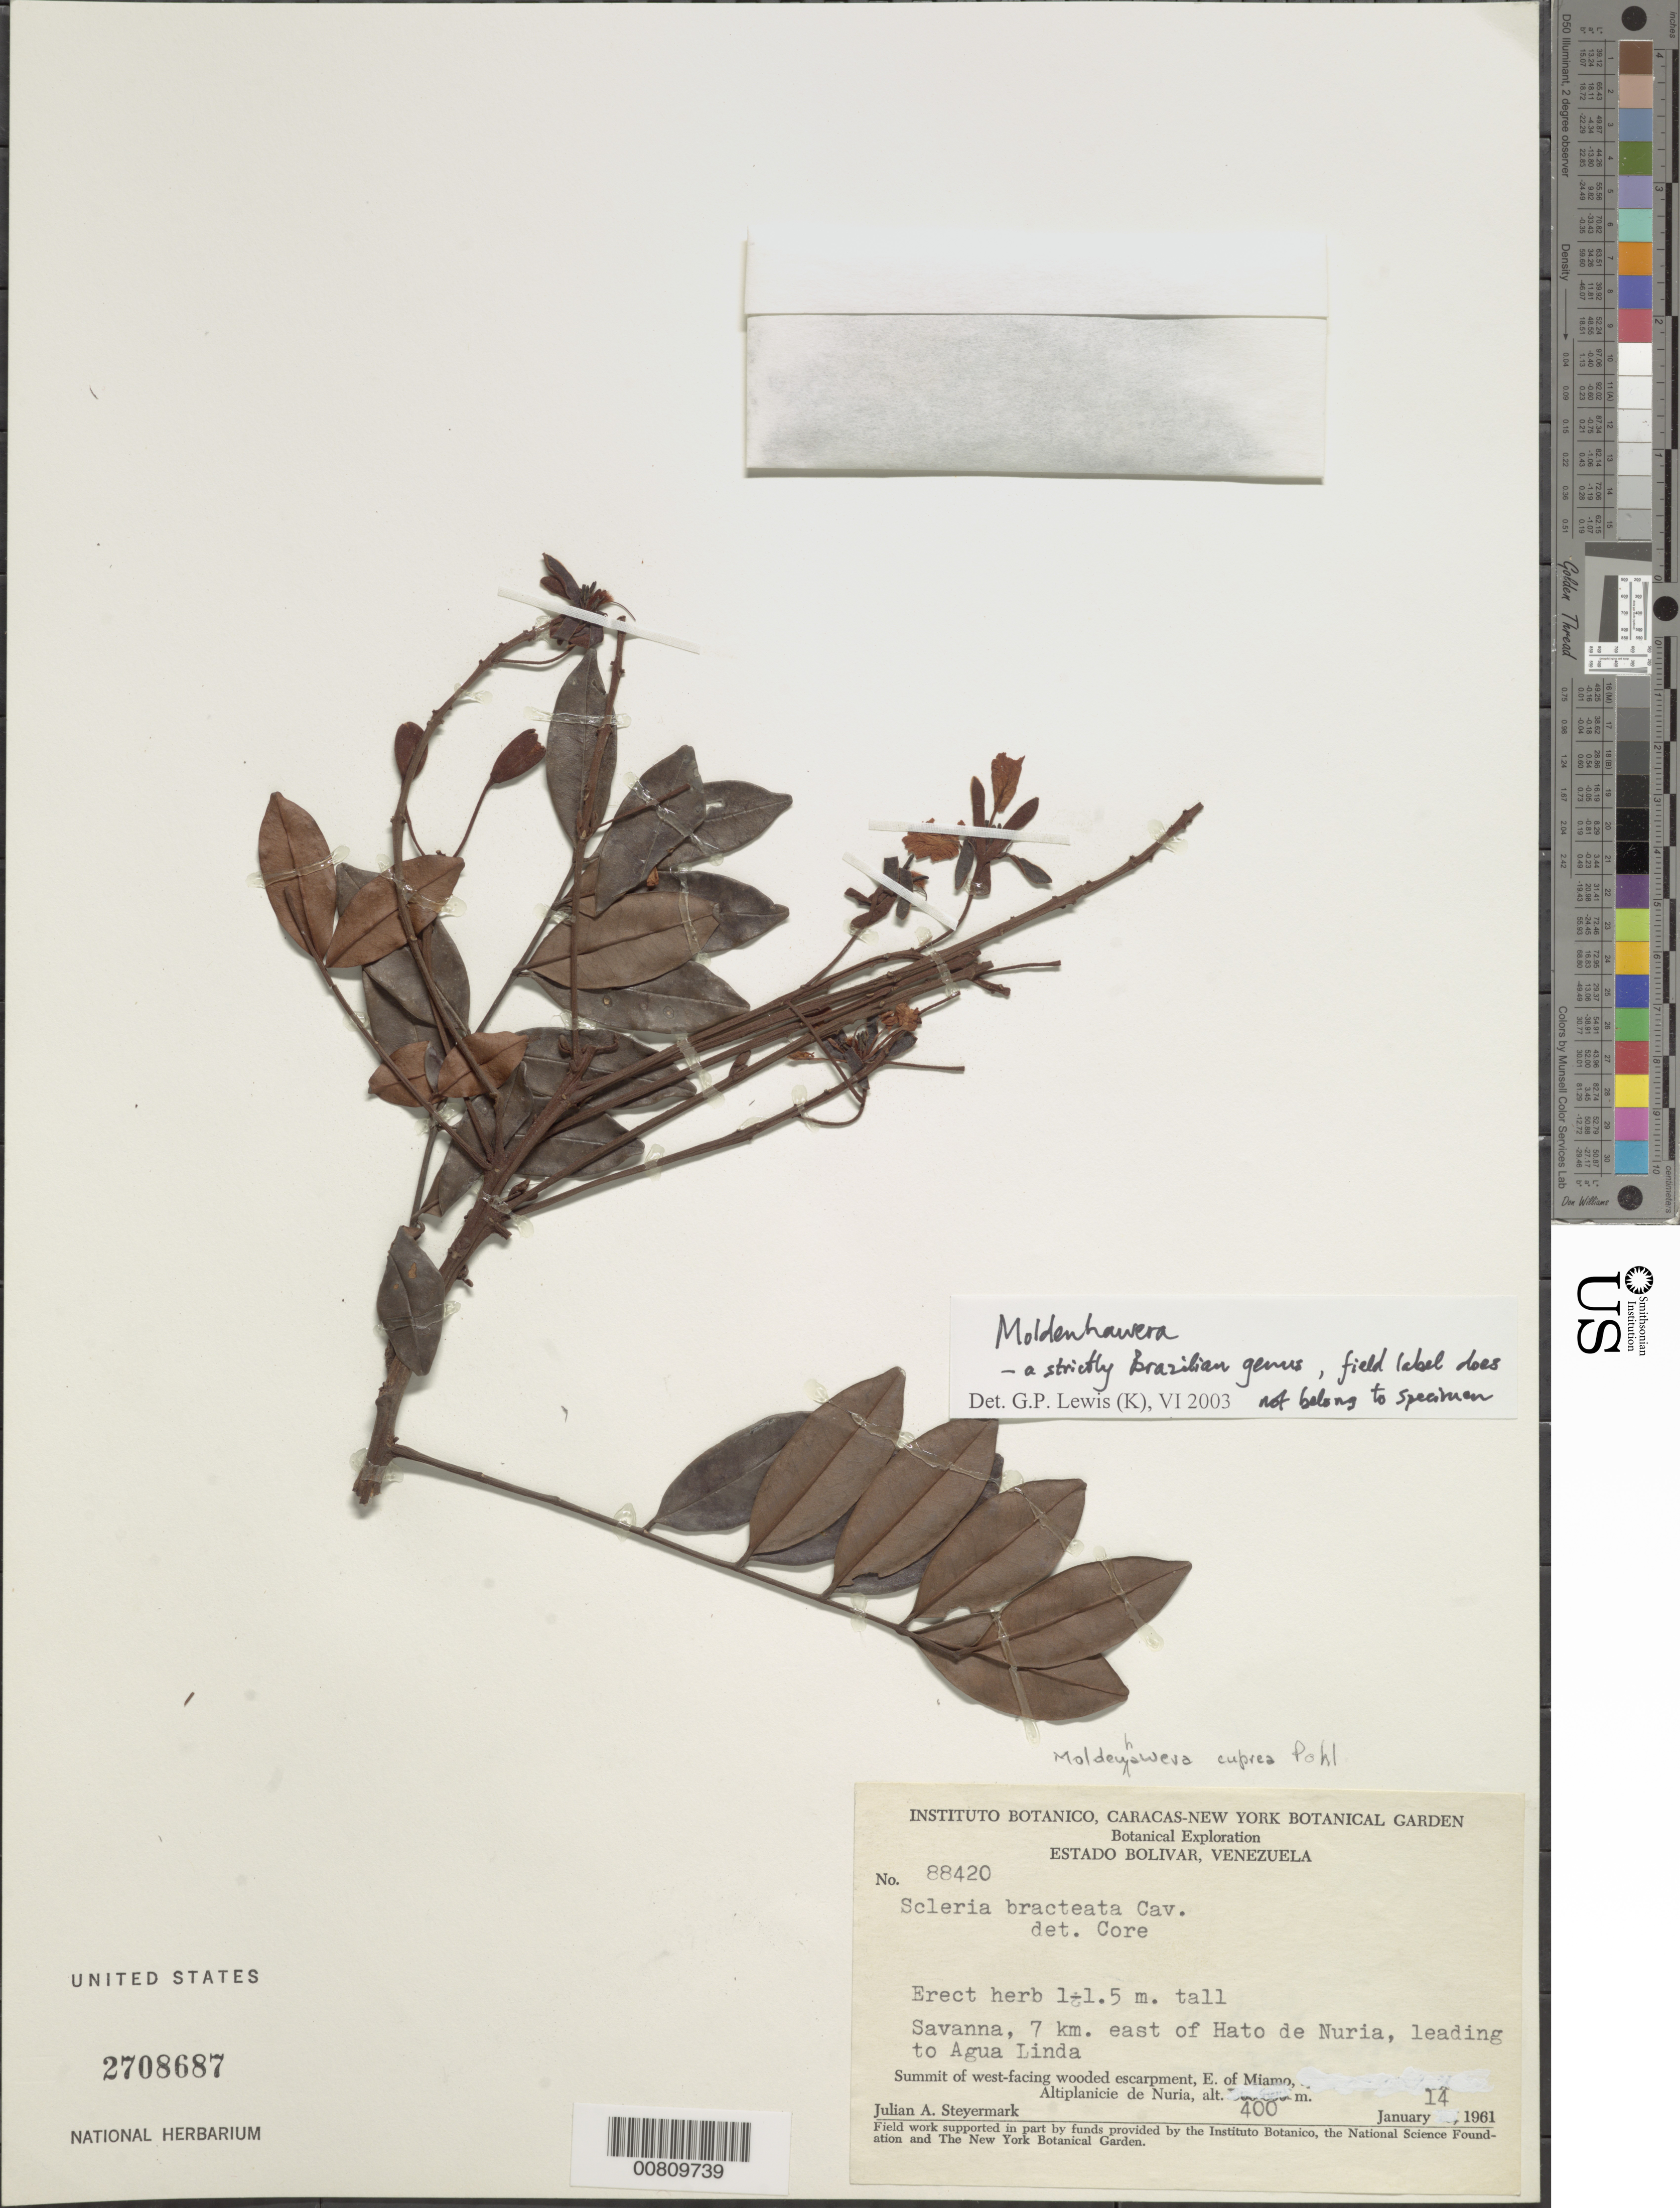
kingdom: Plantae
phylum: Tracheophyta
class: Magnoliopsida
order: Fabales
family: Fabaceae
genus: Moldenhawera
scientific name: Moldenhawera sp.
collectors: J. Steyermark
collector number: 88420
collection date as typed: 14 Jan 1961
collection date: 1961-01-14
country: Venezuela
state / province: Bolívar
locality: E of Hato de Nuria, leading to Agua Linda.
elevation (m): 400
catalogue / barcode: US 2708687